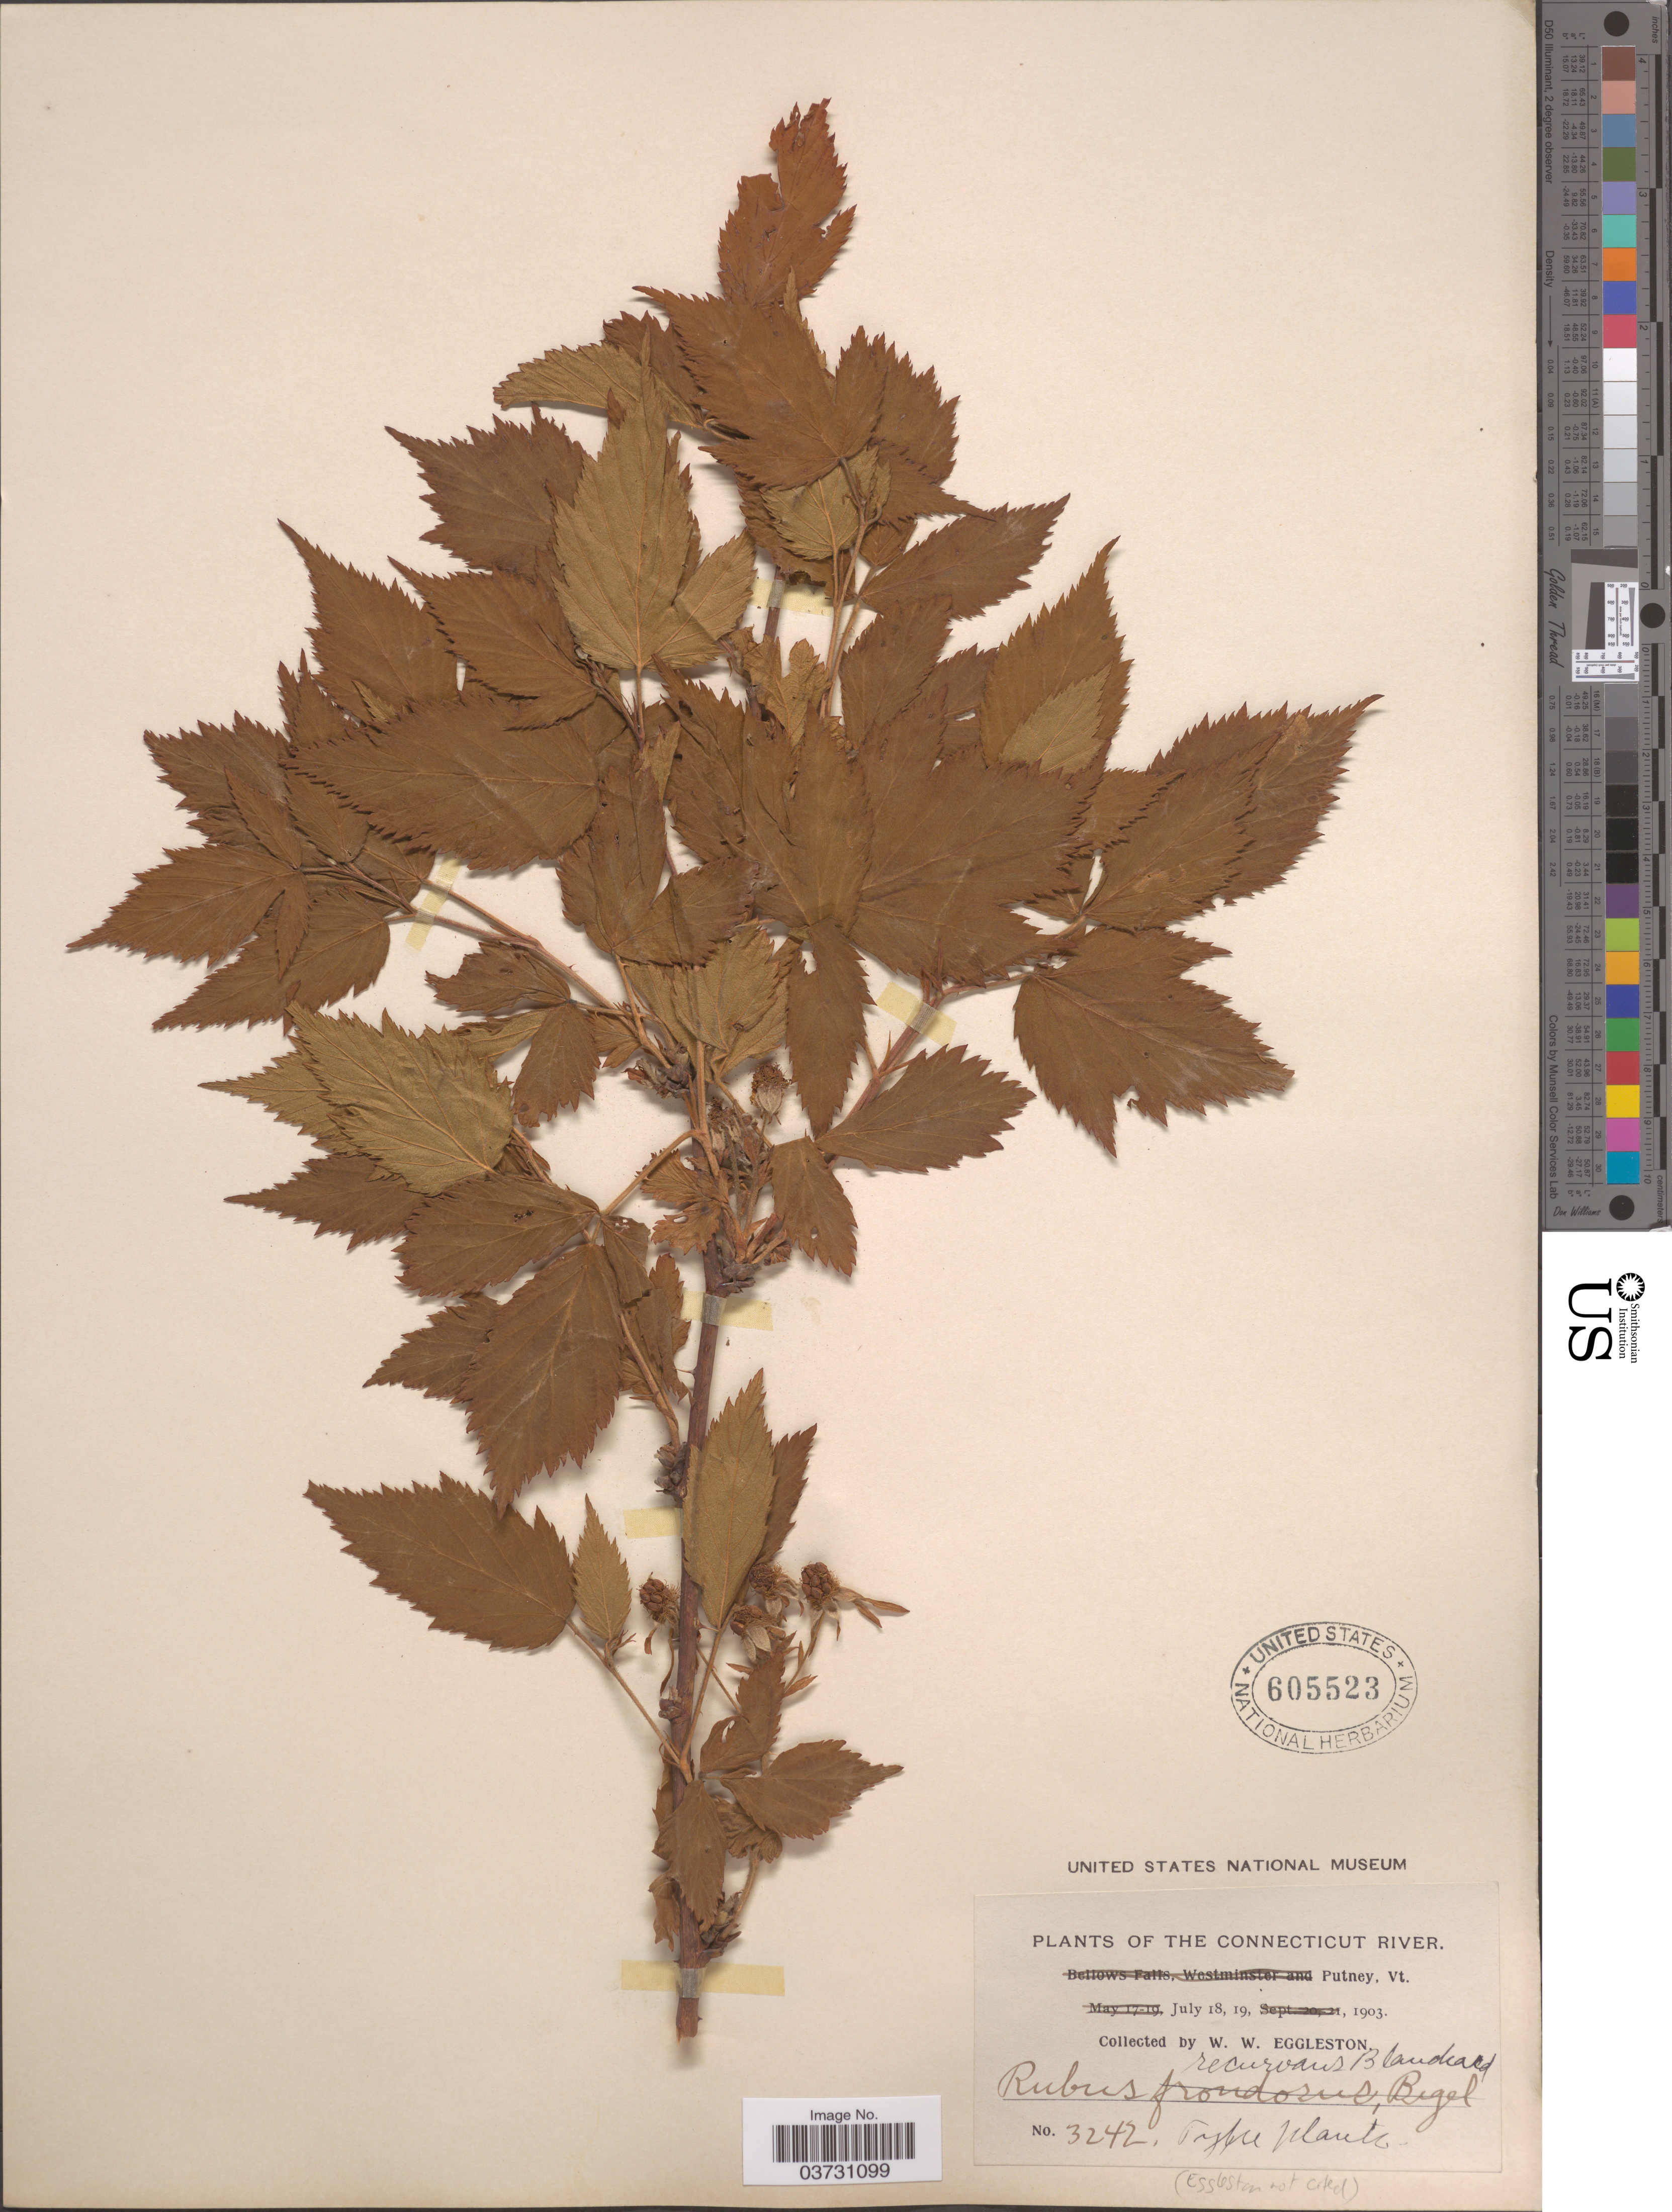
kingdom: Plantae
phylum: Tracheophyta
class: Magnoliopsida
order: Rosales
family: Rosaceae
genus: Rubus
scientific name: Rubus recurvans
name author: Blanch.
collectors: W. W. Eggleston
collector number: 3242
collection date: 1903-07-18/1903-07-19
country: United States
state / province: Vermont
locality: Connecticut River. Putney.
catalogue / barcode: US 605523